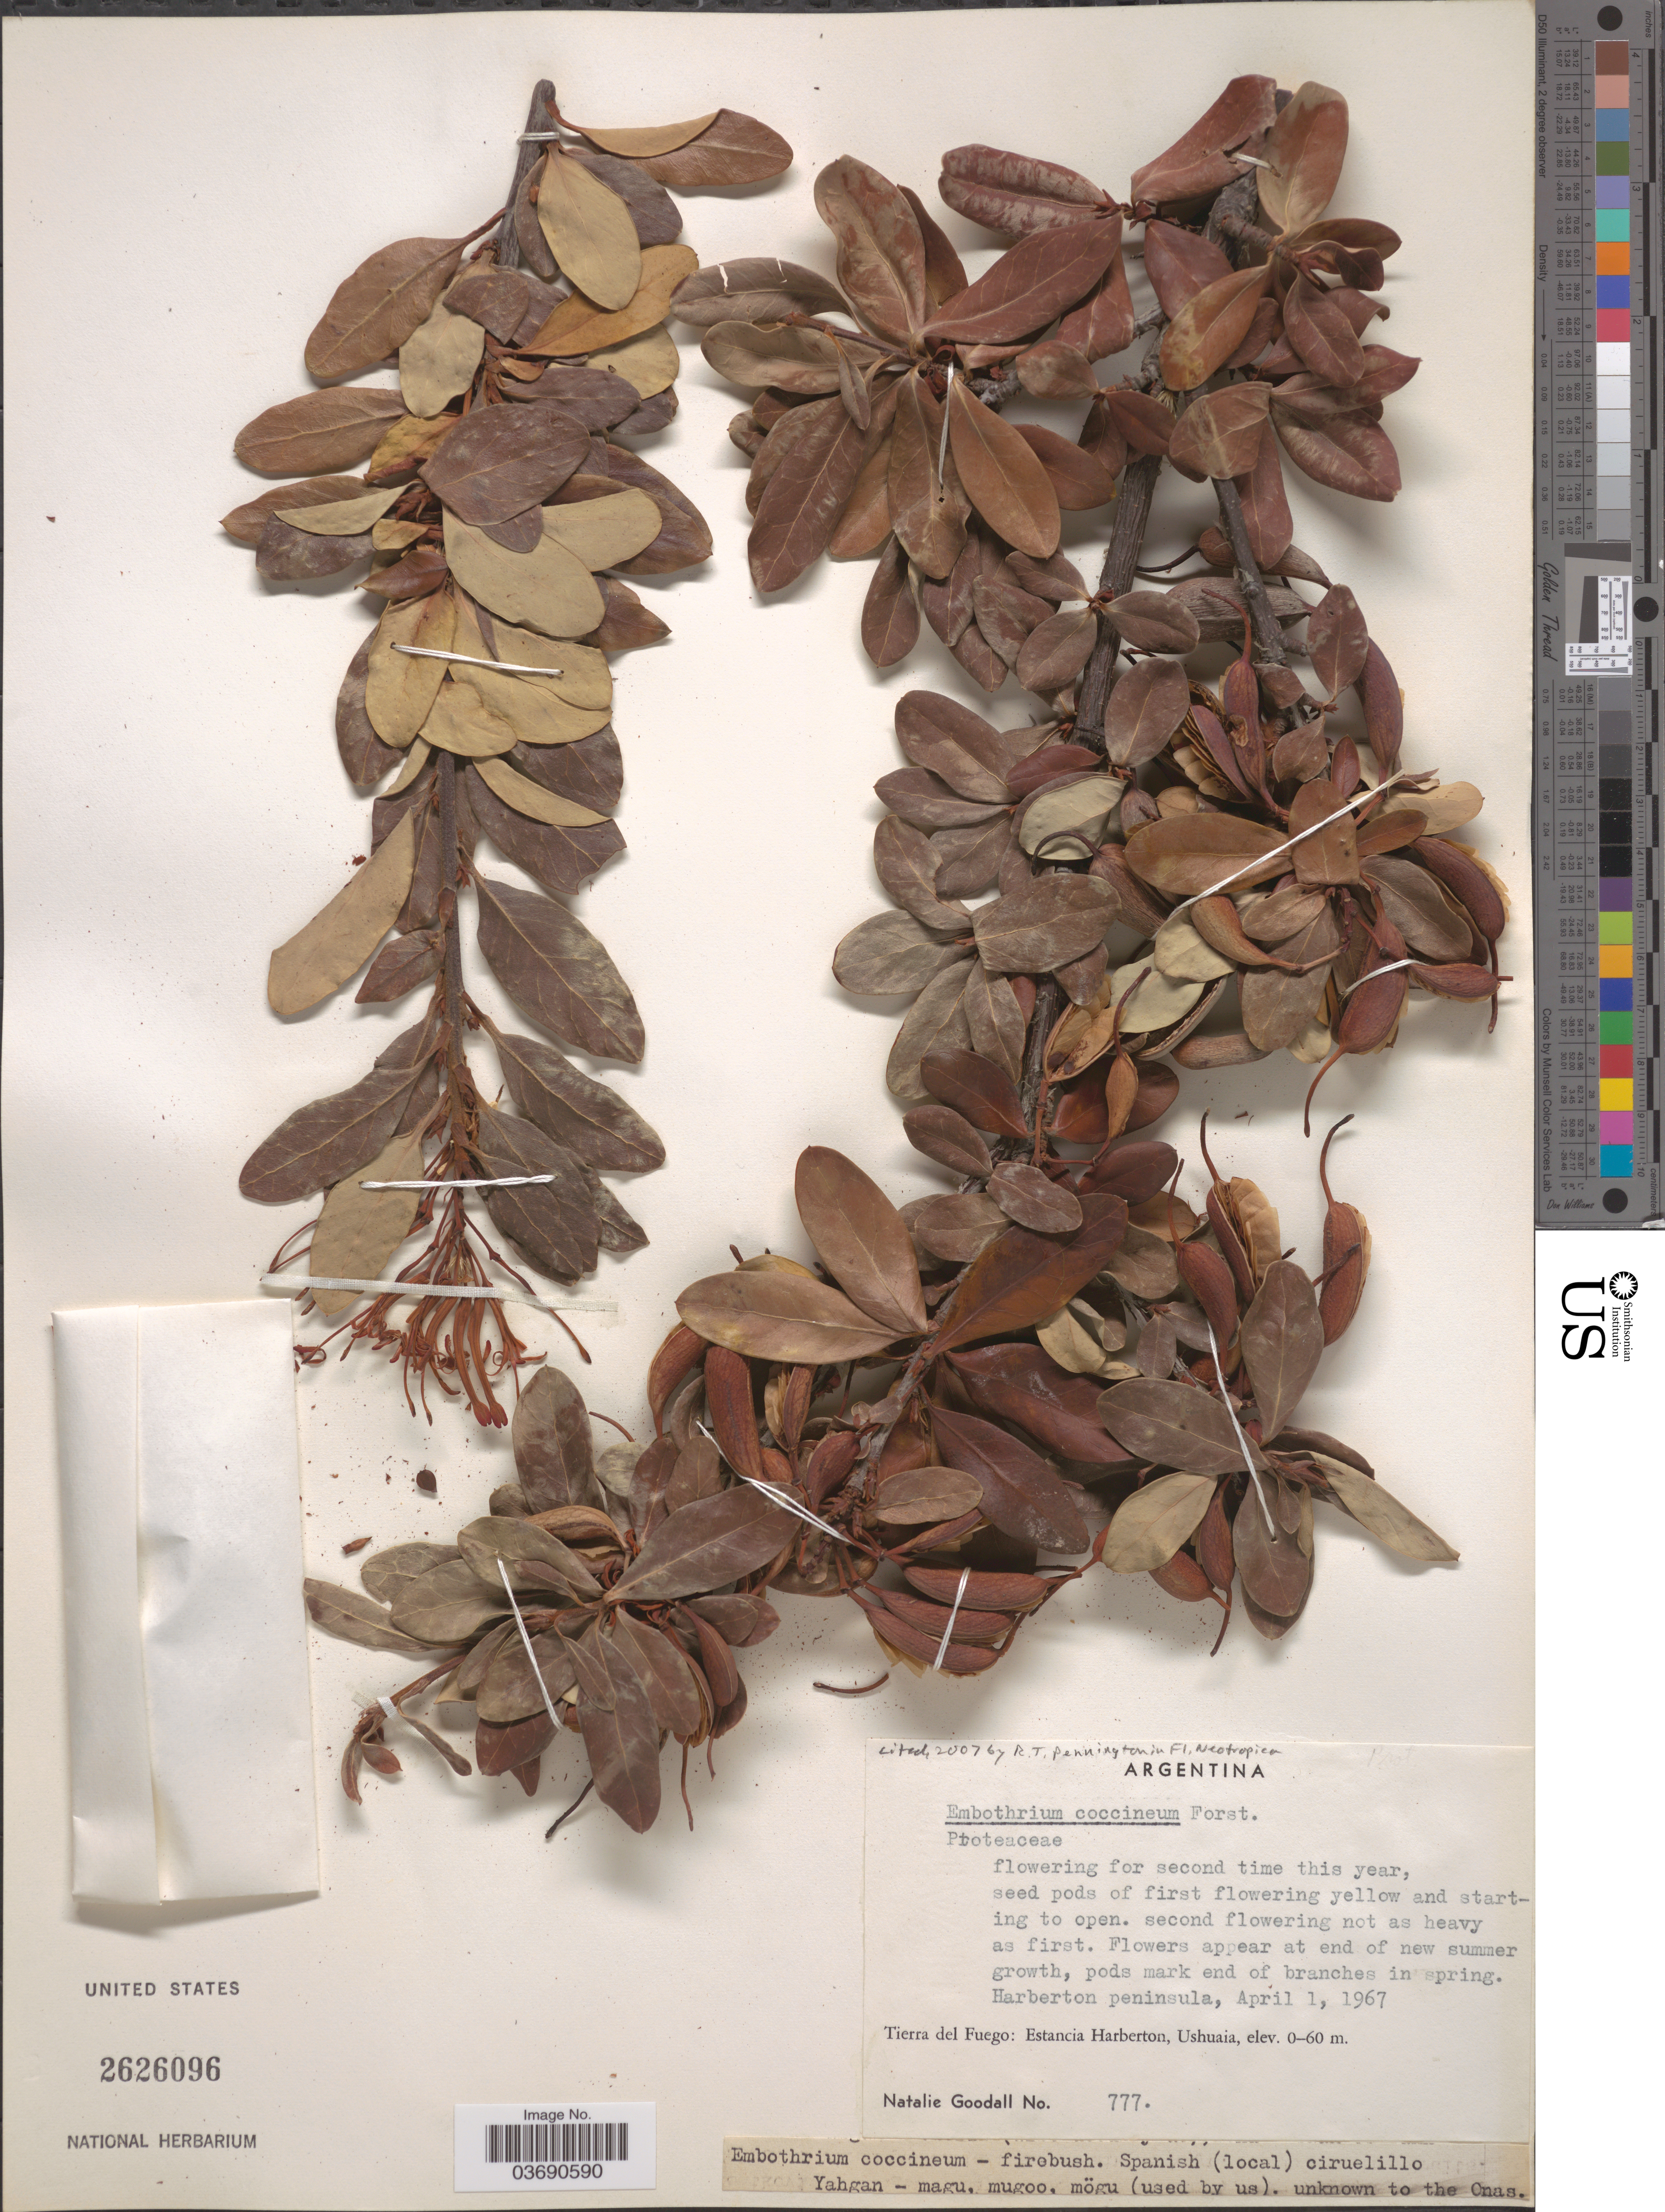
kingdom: Plantae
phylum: Tracheophyta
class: Magnoliopsida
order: Proteales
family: Proteaceae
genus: Embothrium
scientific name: Embothrium coccineum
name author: J.R. Forst. & G. Forst.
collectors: N. Goodall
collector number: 777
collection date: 1967-04-01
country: Argentina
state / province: Tierra del Fuego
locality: Harberton peninsula. Estancia Harberton, Ushuaia.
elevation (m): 0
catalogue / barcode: US 2626096